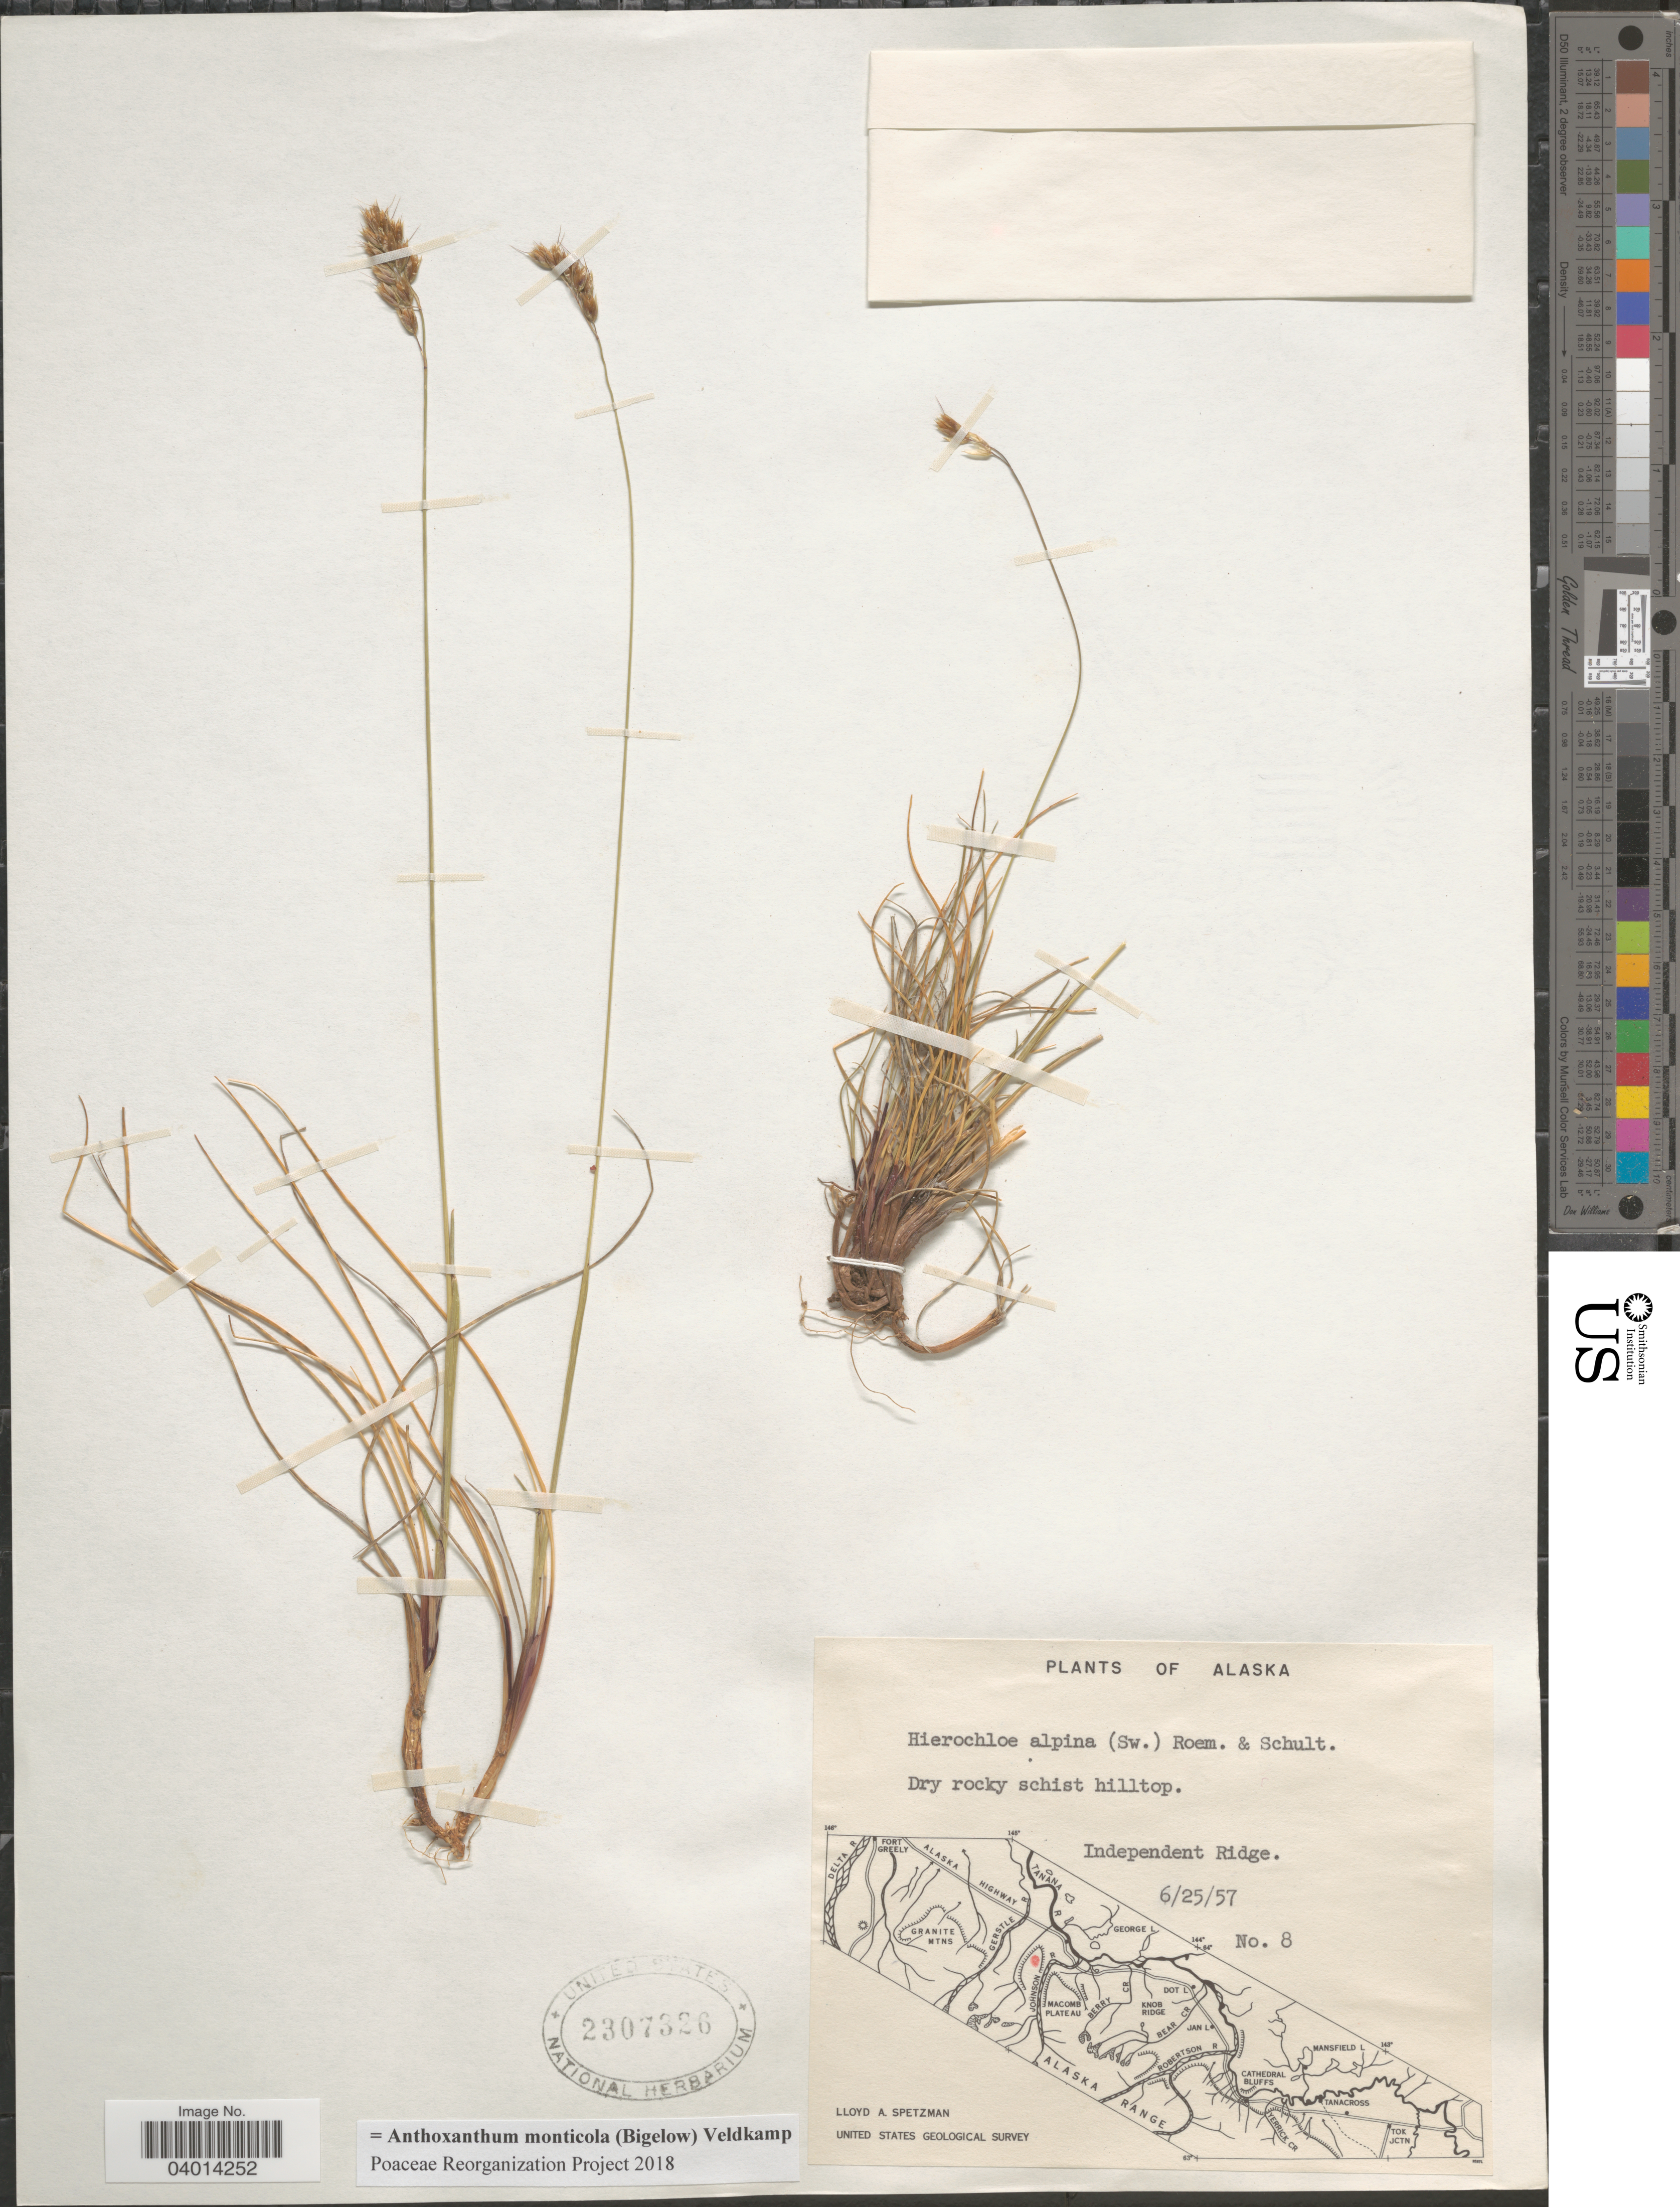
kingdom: Plantae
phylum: Tracheophyta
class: Liliopsida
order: Poales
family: Poaceae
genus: Anthoxanthum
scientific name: Anthoxanthum monticola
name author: (Bigelow) Veldkamp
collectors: L. Spetzman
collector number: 8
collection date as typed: Transcribed d/m/y: 25/6/57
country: United States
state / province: Alaska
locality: Independent Ridge.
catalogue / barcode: US 2307326